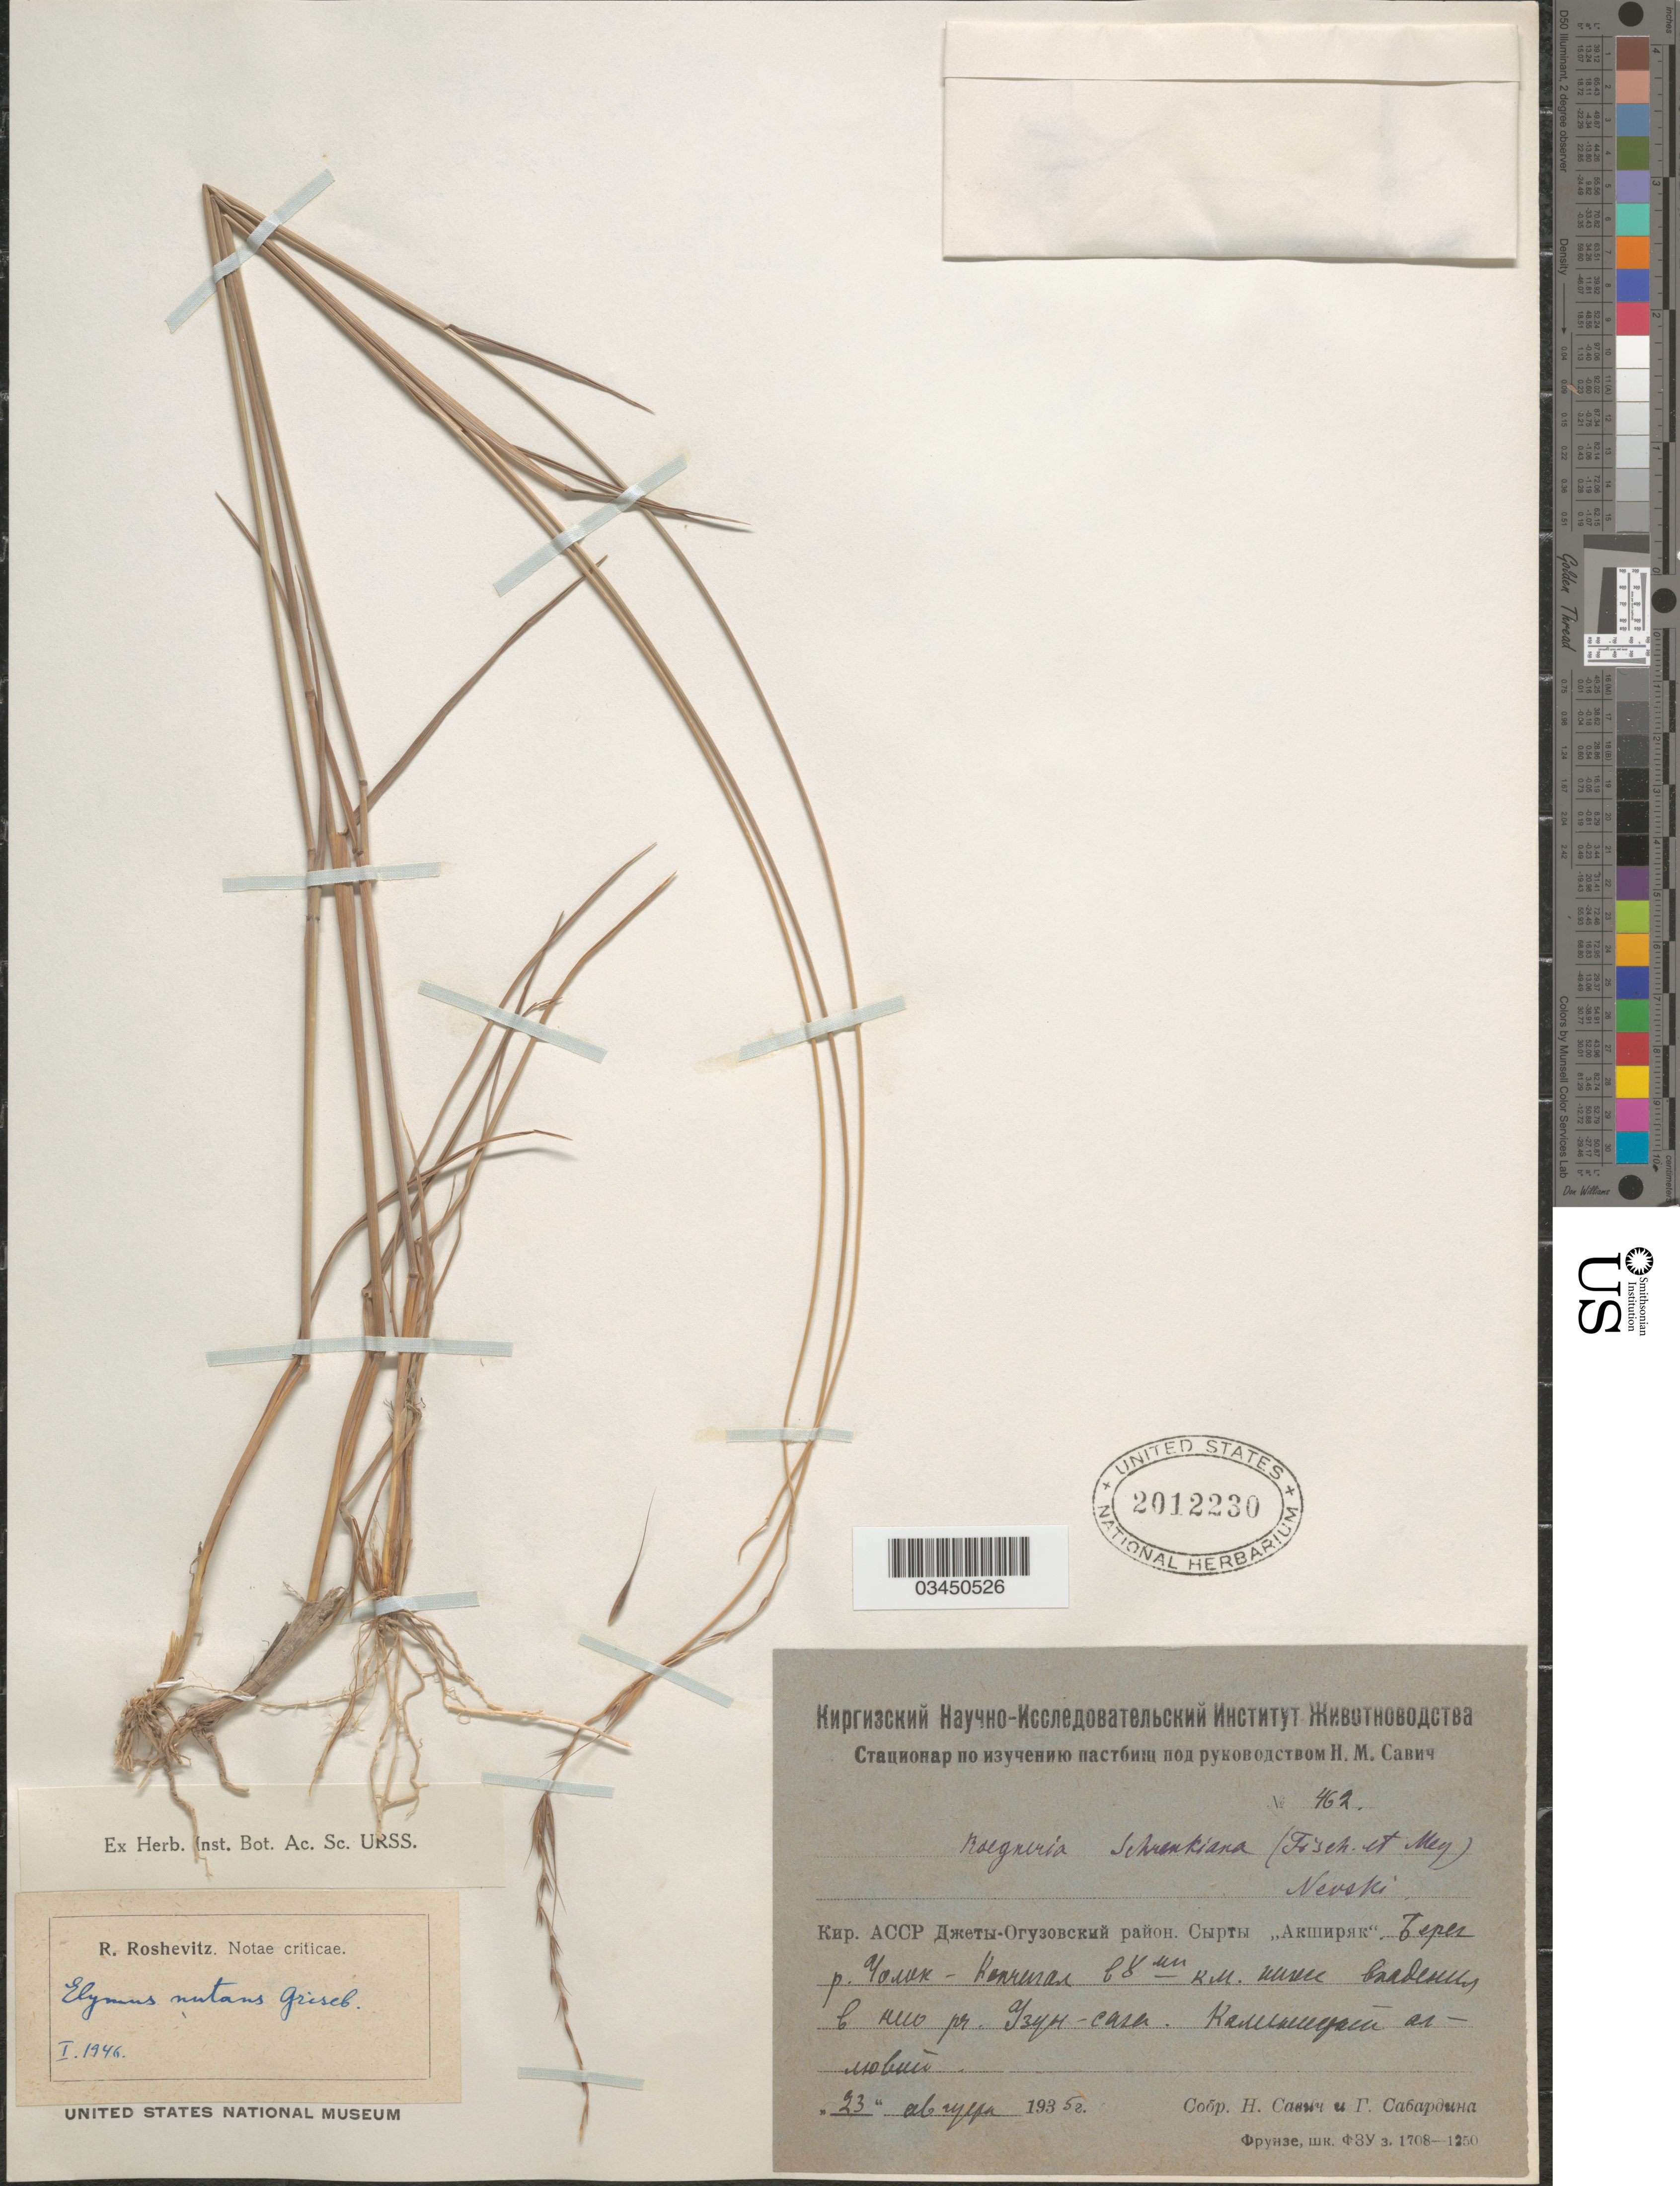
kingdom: Plantae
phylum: Tracheophyta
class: Liliopsida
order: Poales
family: Poaceae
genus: Elymus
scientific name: Elymus nutans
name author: Griseb.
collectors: N. Savich & G. Sabardina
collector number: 462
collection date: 1935-08-23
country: Kyrgyzstan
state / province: Ysyk-Kol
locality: District Jeti-Oguz, shore of river Cholok-Kopchigal, 8 km from confluence with river Uzun-sary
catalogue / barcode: US 2012230